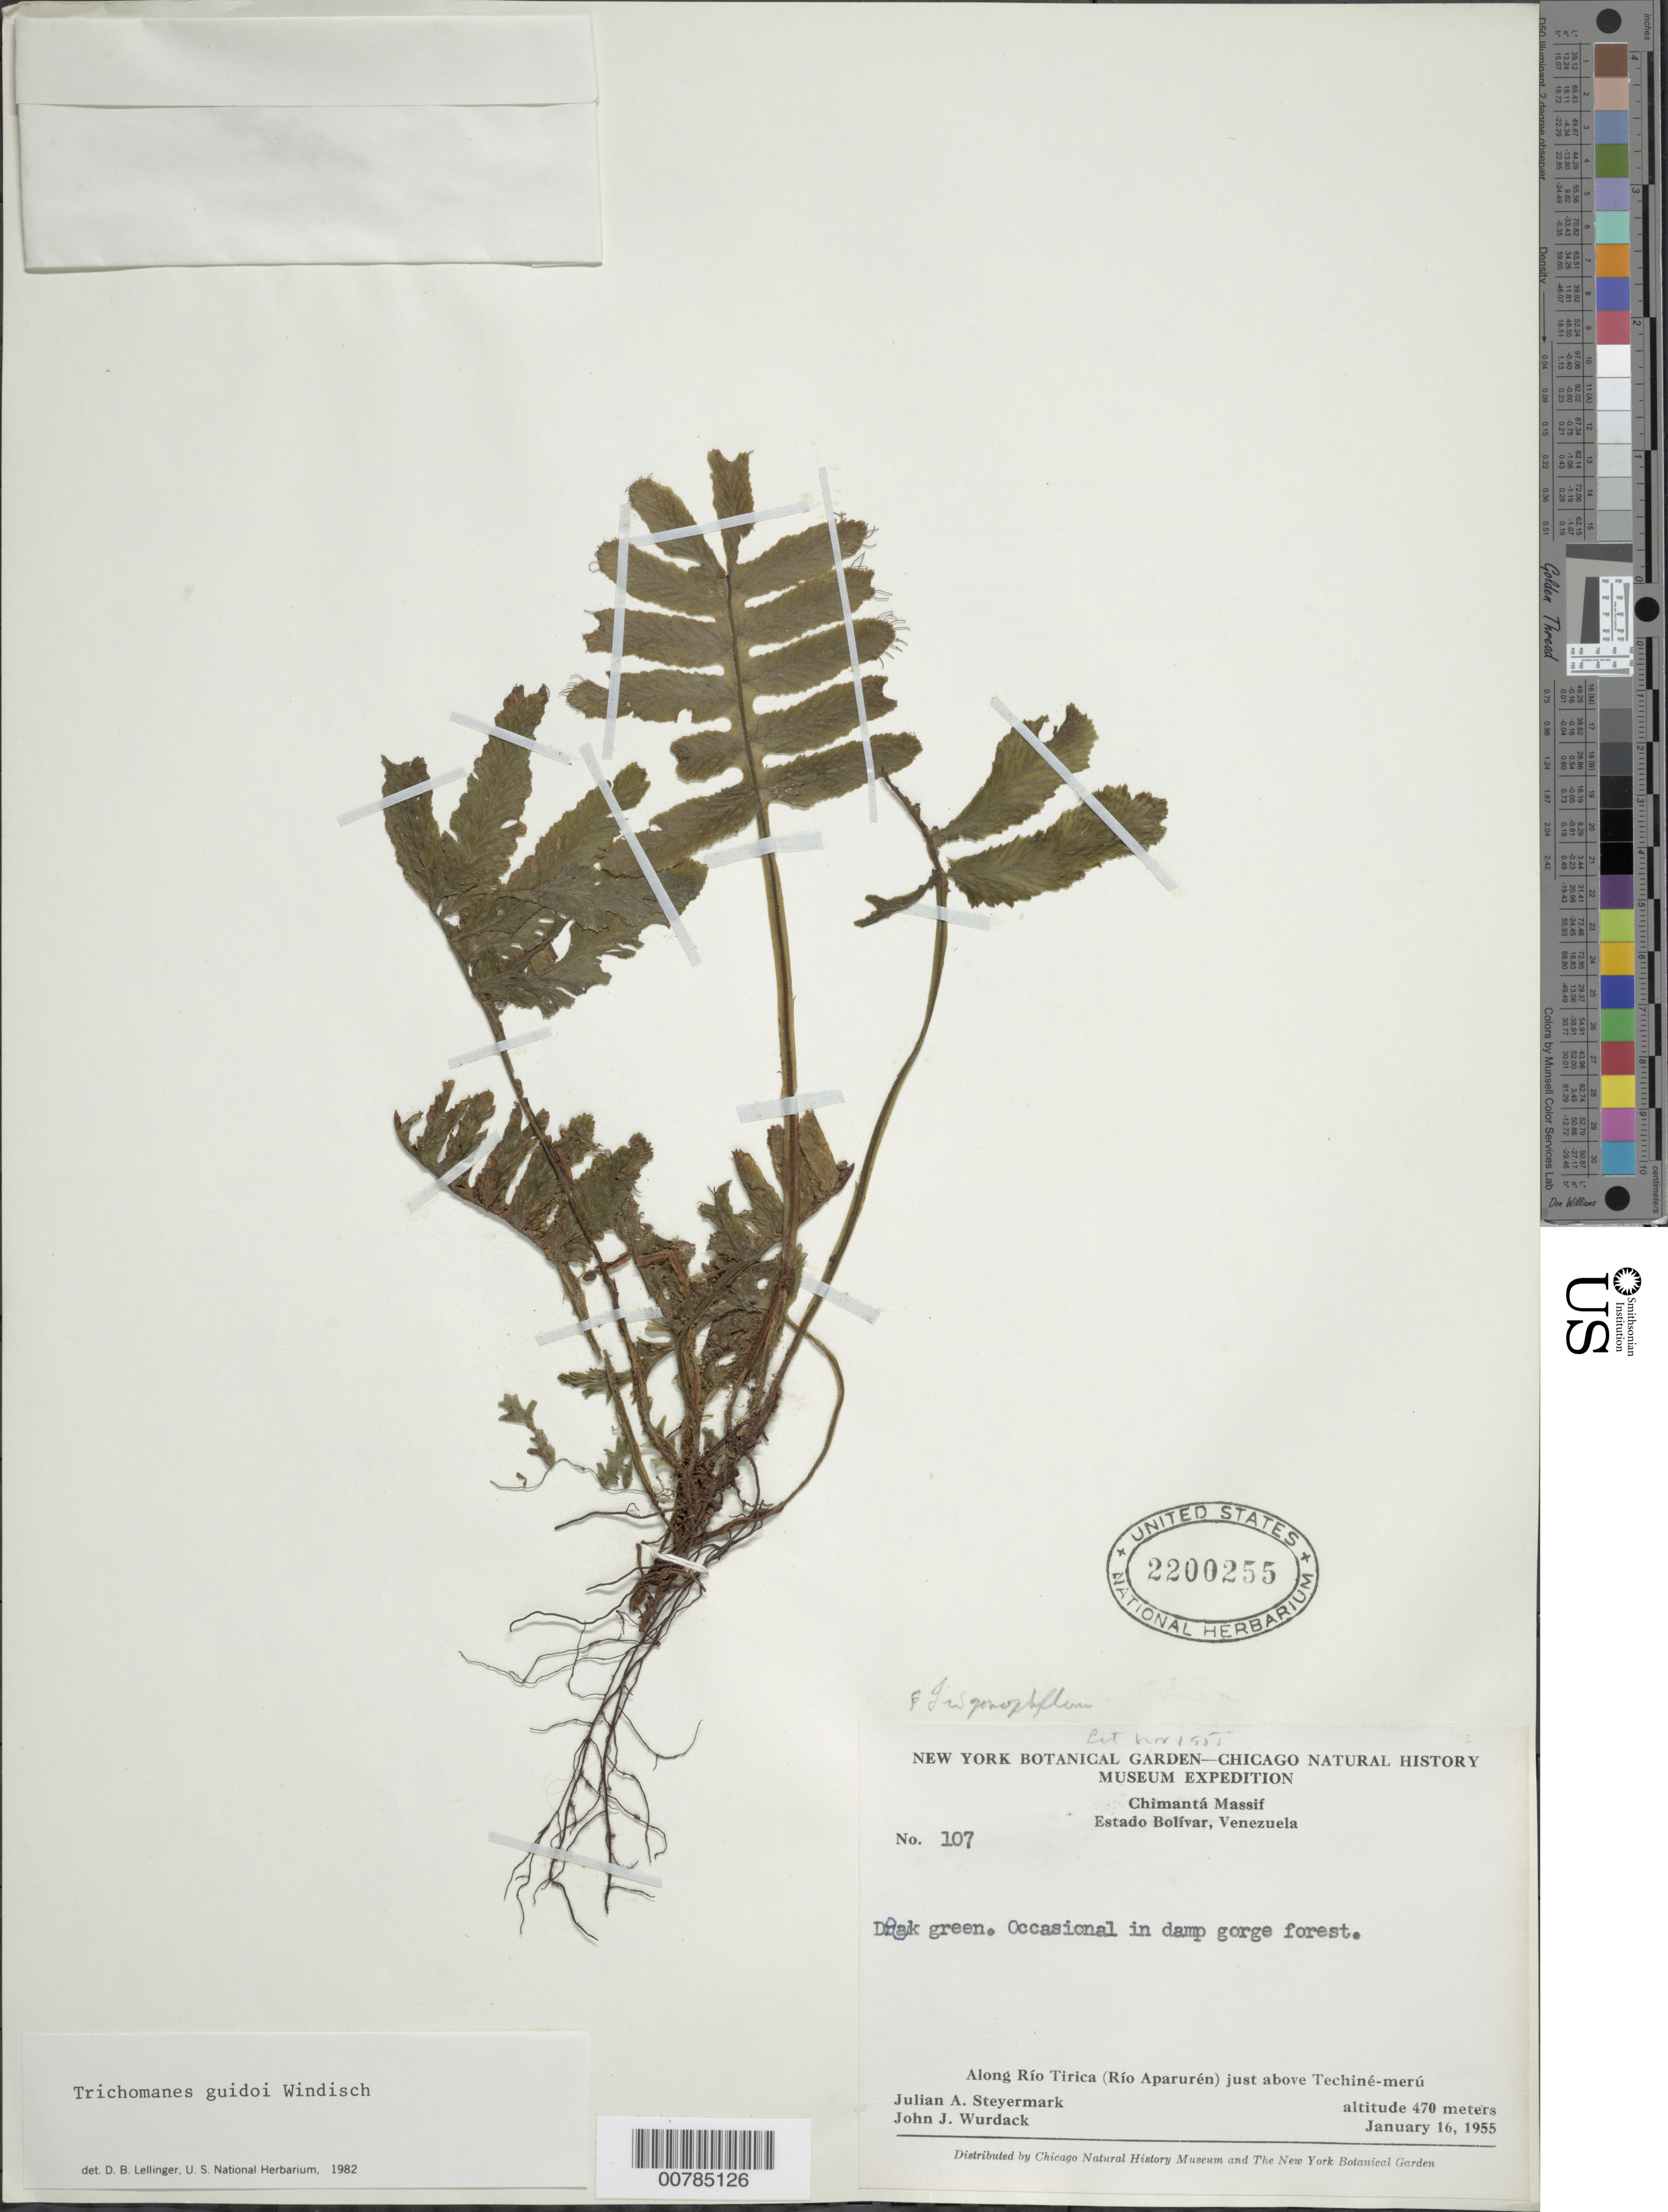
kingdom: Plantae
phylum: Tracheophyta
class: Polypodiopsida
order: Hymenophyllales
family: Hymenophyllaceae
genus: Trichomanes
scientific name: Trichomanes guidoi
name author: P.G. Windisch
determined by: Lellinger, David B., (BOT), Smithsonian Institution - National Museum of Natural History (UNITED STATES)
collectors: J. Steyermark & J. J. Wurdack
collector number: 55 107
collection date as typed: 16-Jan-55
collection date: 1955-01-16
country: Venezuela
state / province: Bolívar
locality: Chimantá Massif, along Río Tirica (Río Aparurén) just above Techiné-merú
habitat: Damp gorge forest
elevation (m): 470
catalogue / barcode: US 2200255